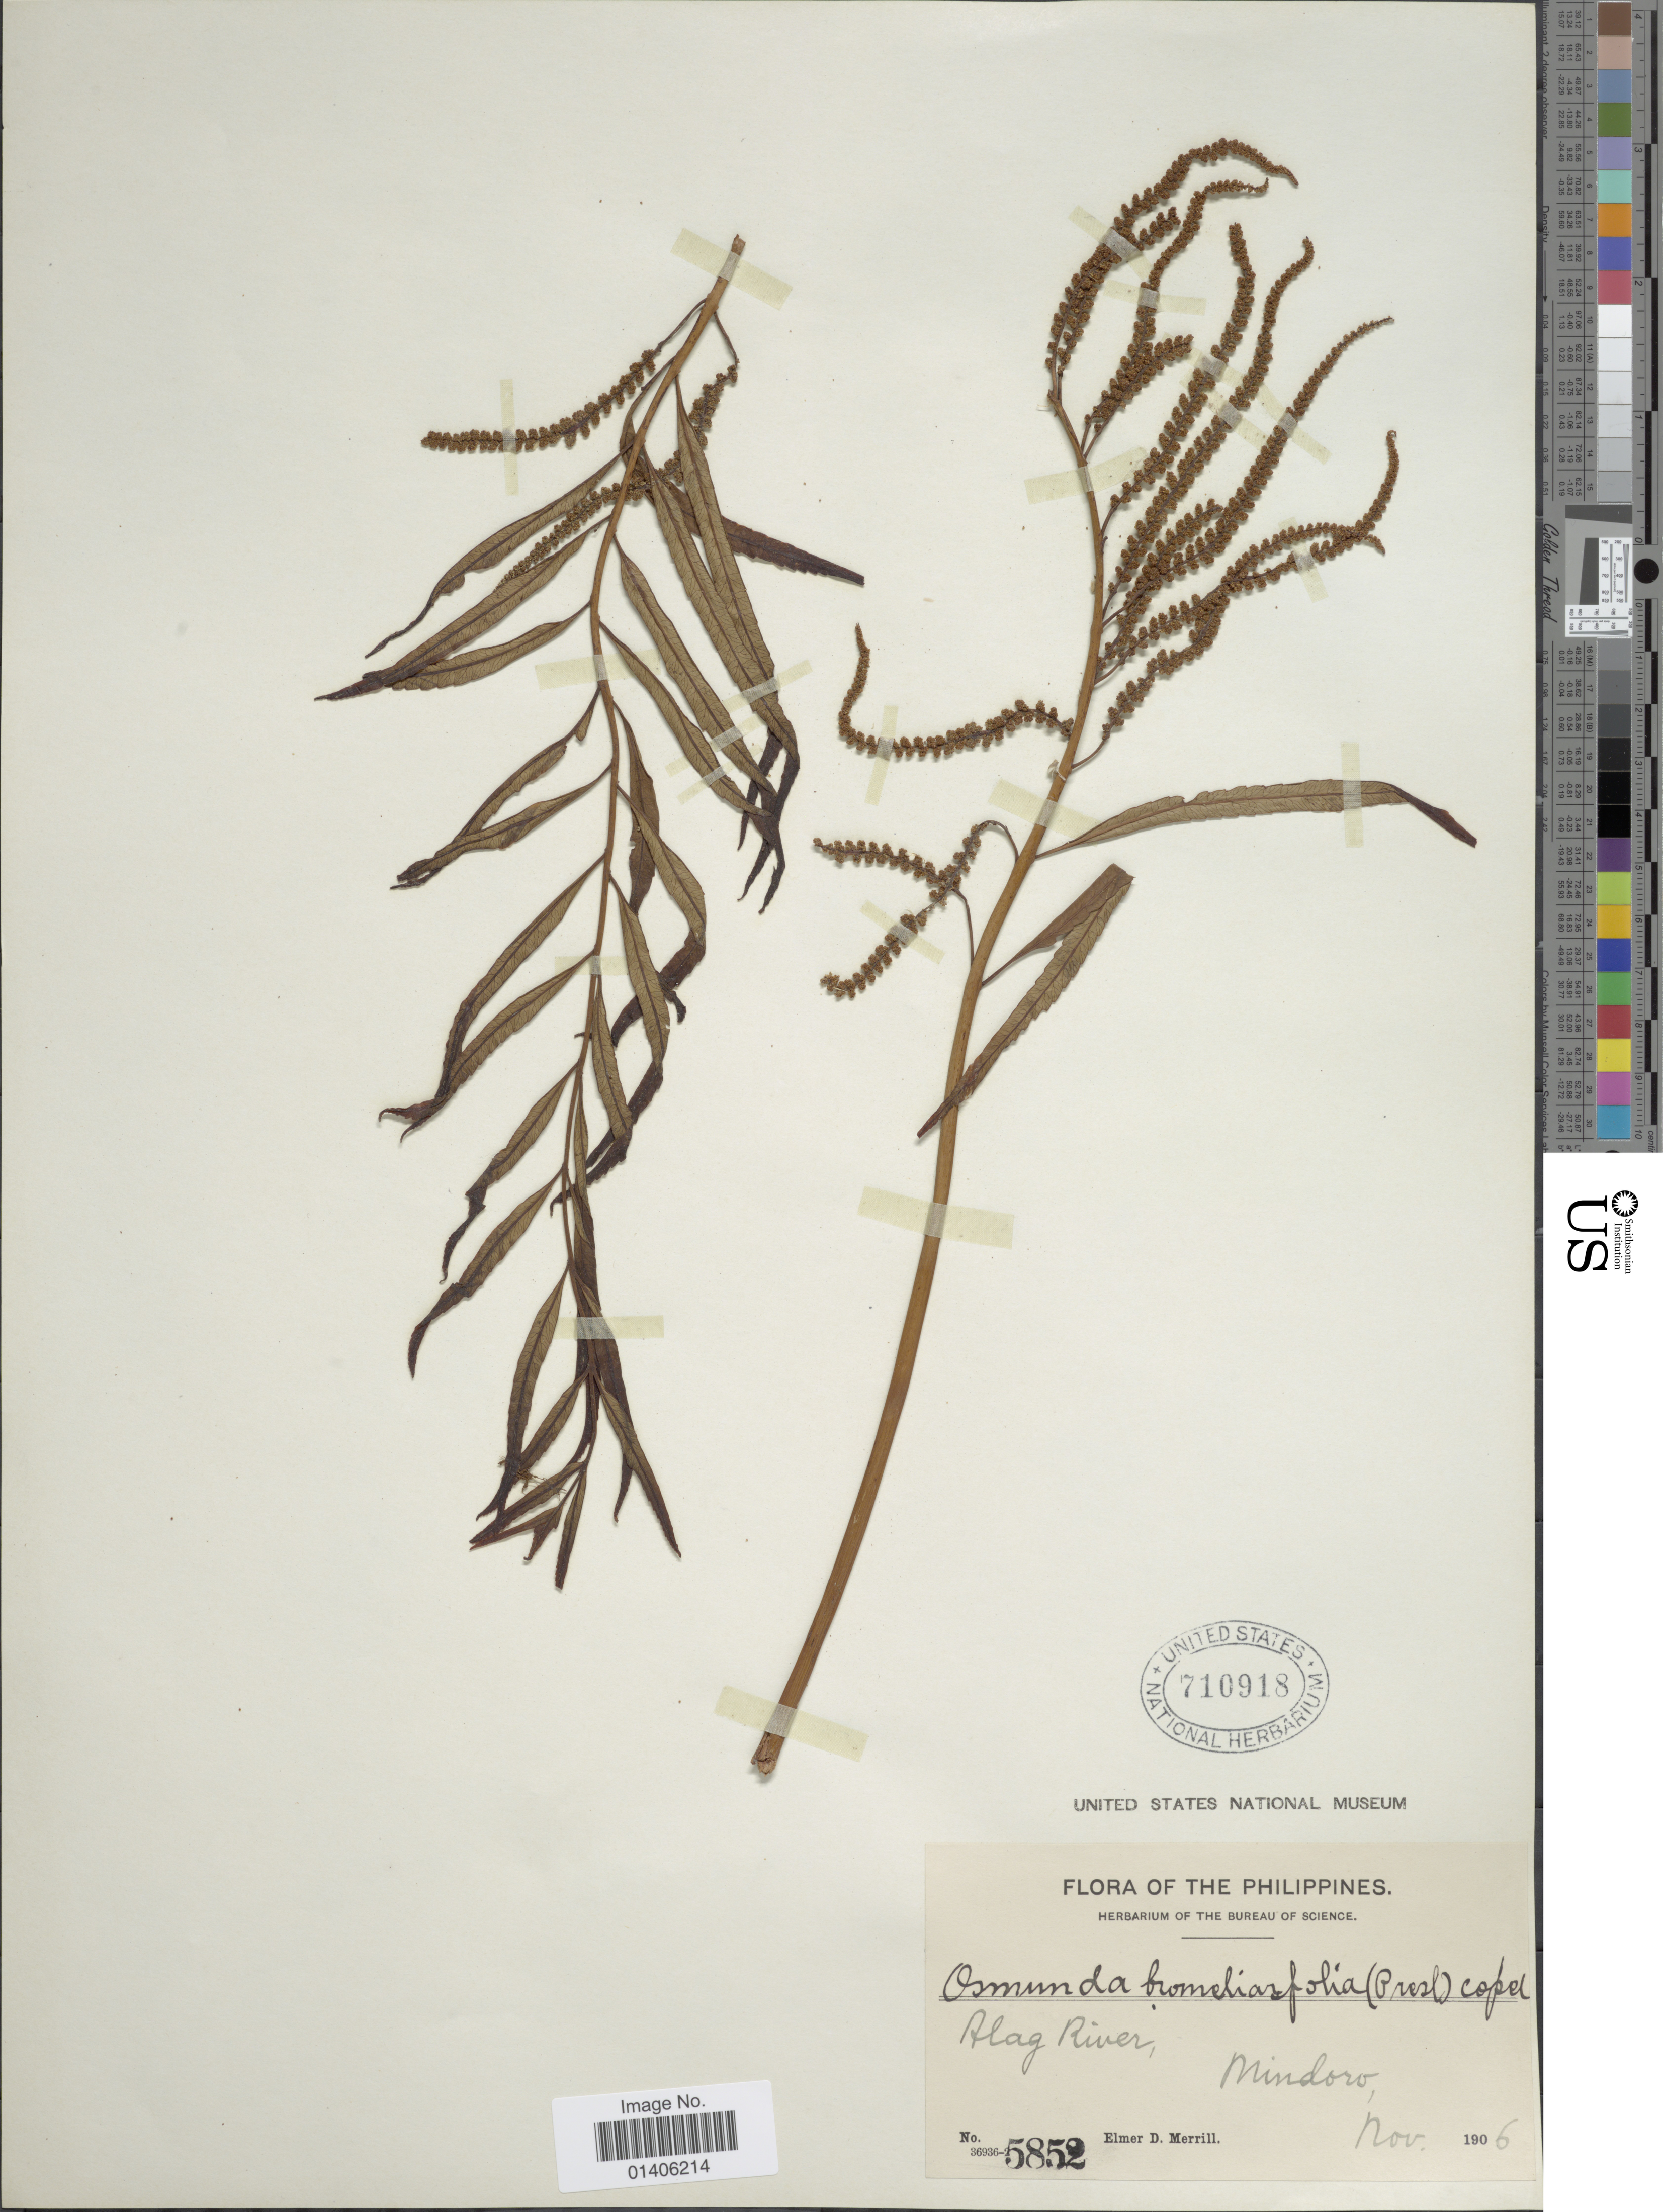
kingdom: Plantae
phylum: Tracheophyta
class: Polypodiopsida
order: Osmundales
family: Osmundaceae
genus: Osmunda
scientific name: Osmunda bromeliifolia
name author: (C. Presl) Copel.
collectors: E. D. Merrill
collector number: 5852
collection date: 1906-11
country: Philippines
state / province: Mimaropa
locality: Alag River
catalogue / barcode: US 710918